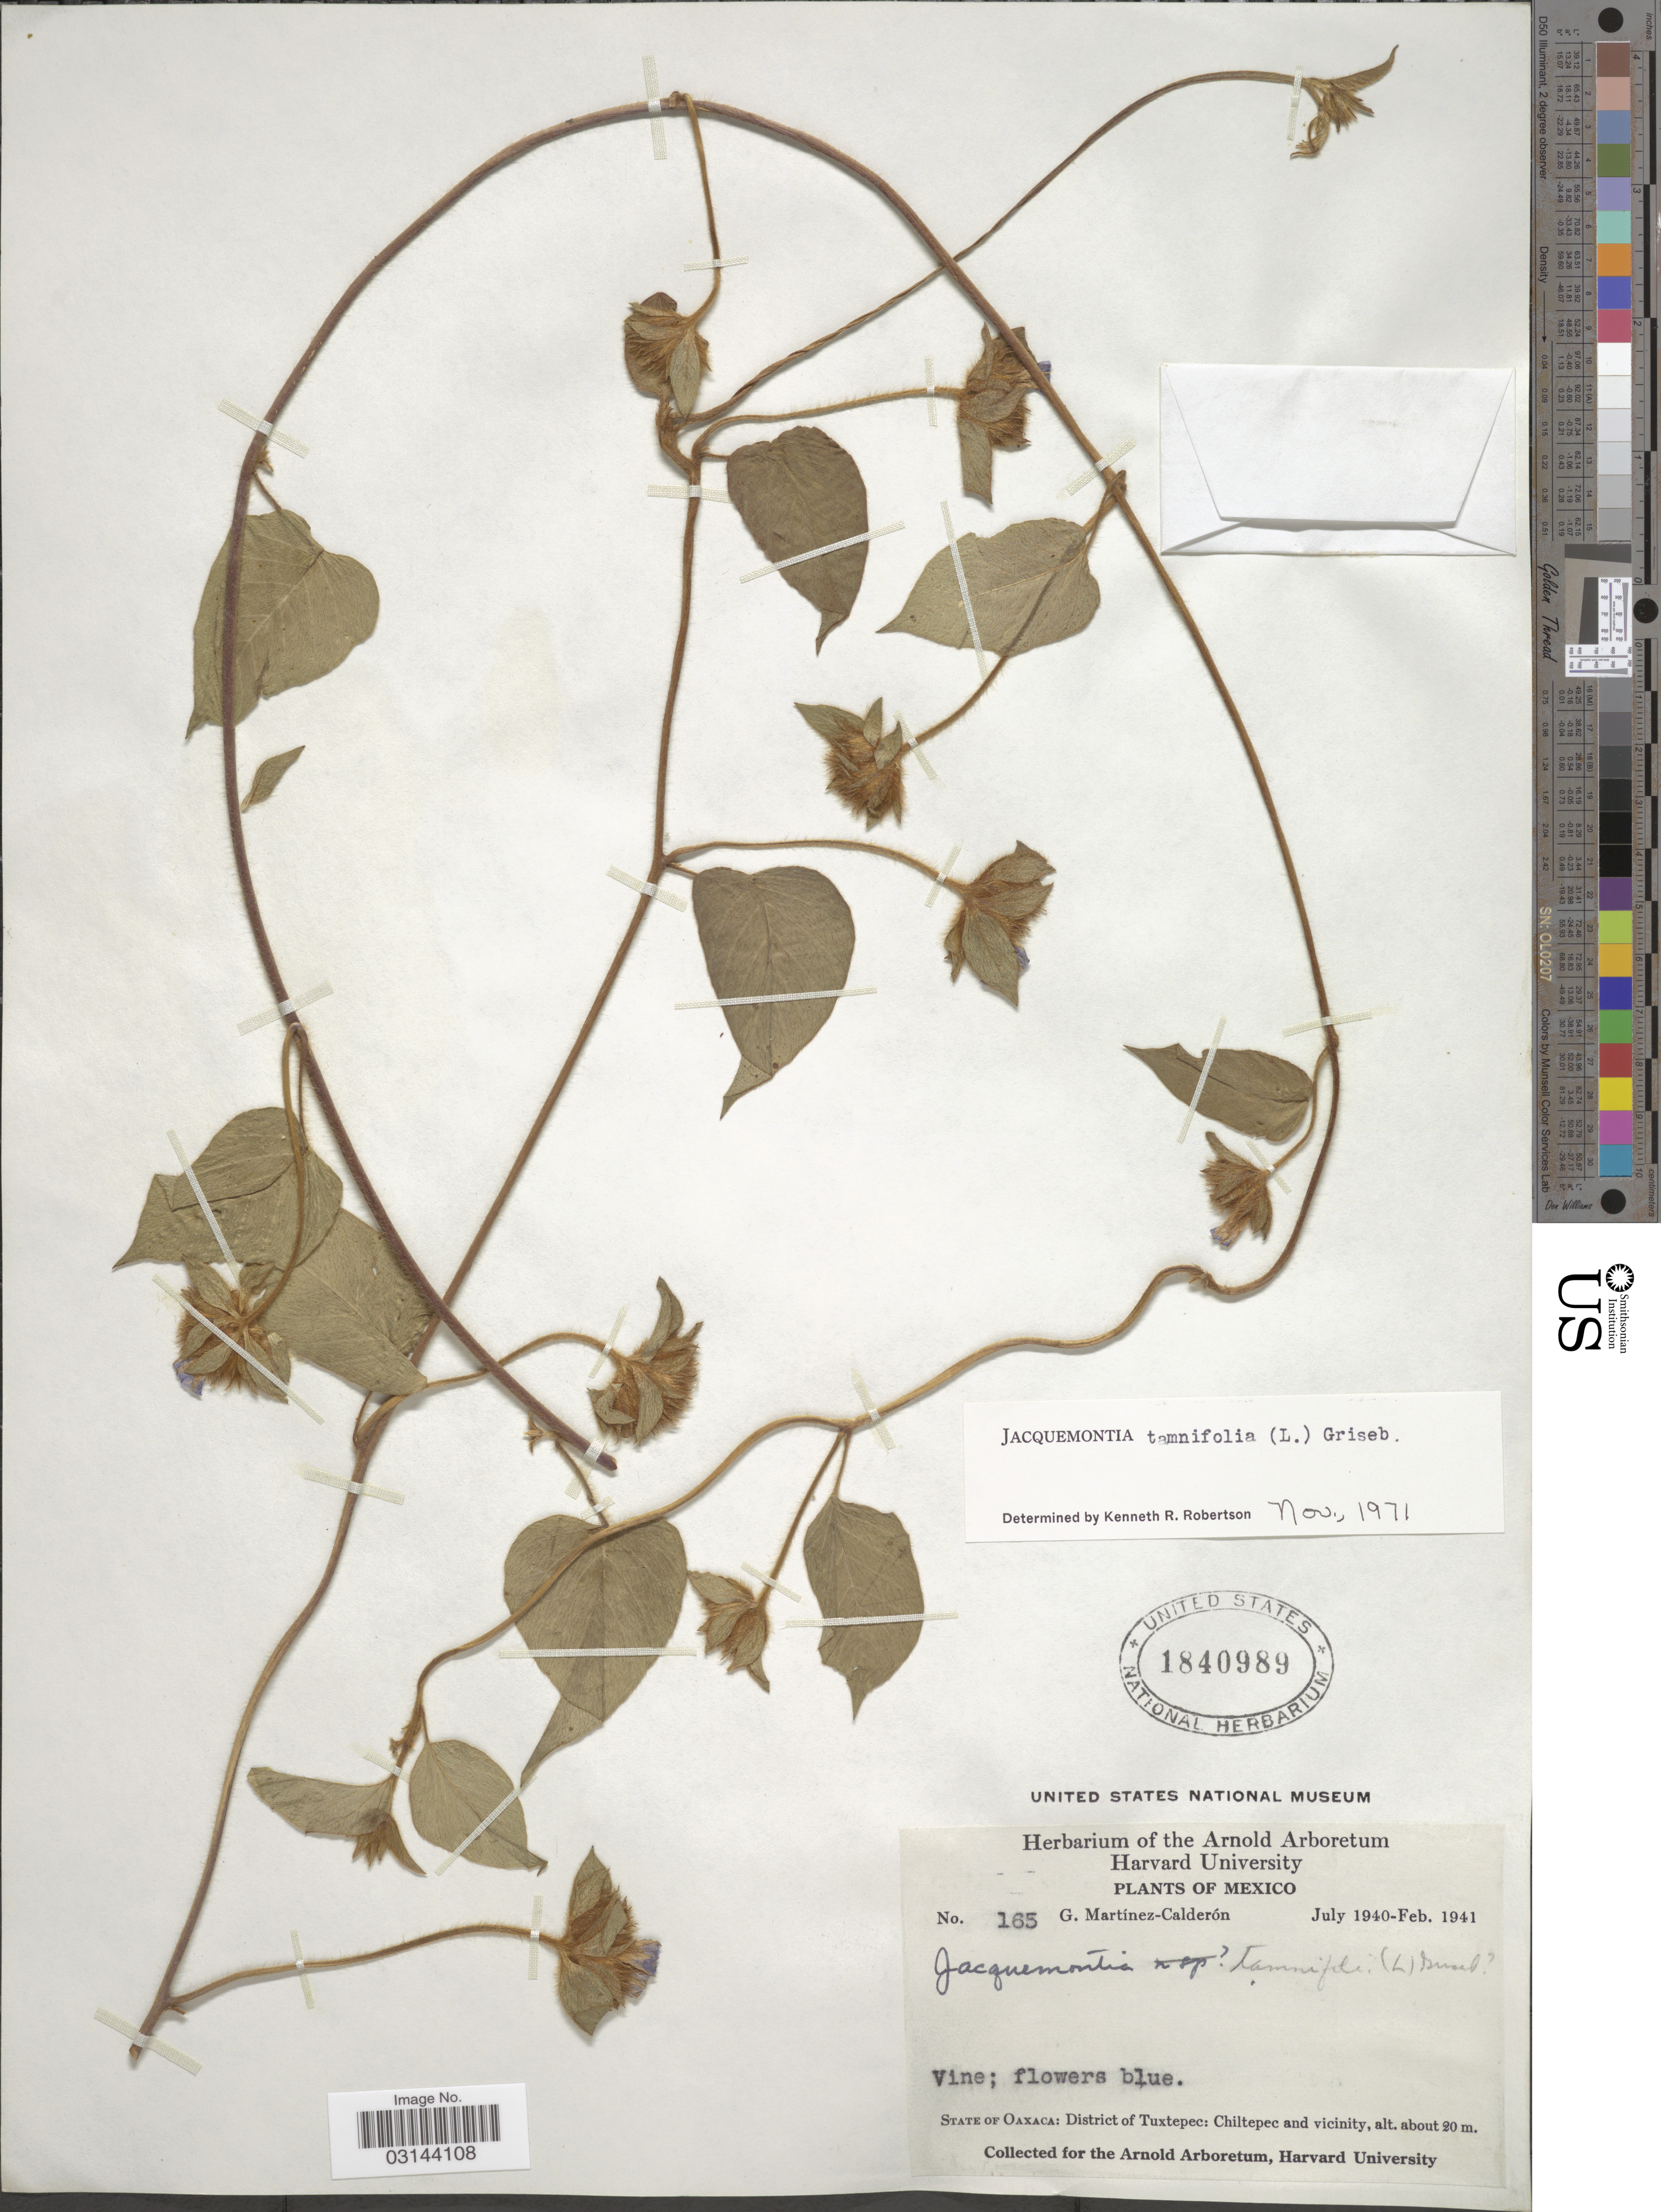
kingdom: Plantae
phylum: Tracheophyta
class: Magnoliopsida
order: Solanales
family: Convolvulaceae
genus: Jacquemontia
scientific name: Jacquemontia tamnifolia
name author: (L.) Griseb.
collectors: G. Martínez Calderón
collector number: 165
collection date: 1940-07/1941-02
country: Mexico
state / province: Oaxaca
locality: District of Tuxtepec: Chiltepec and vicinity.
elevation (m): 20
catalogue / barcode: US 1840989